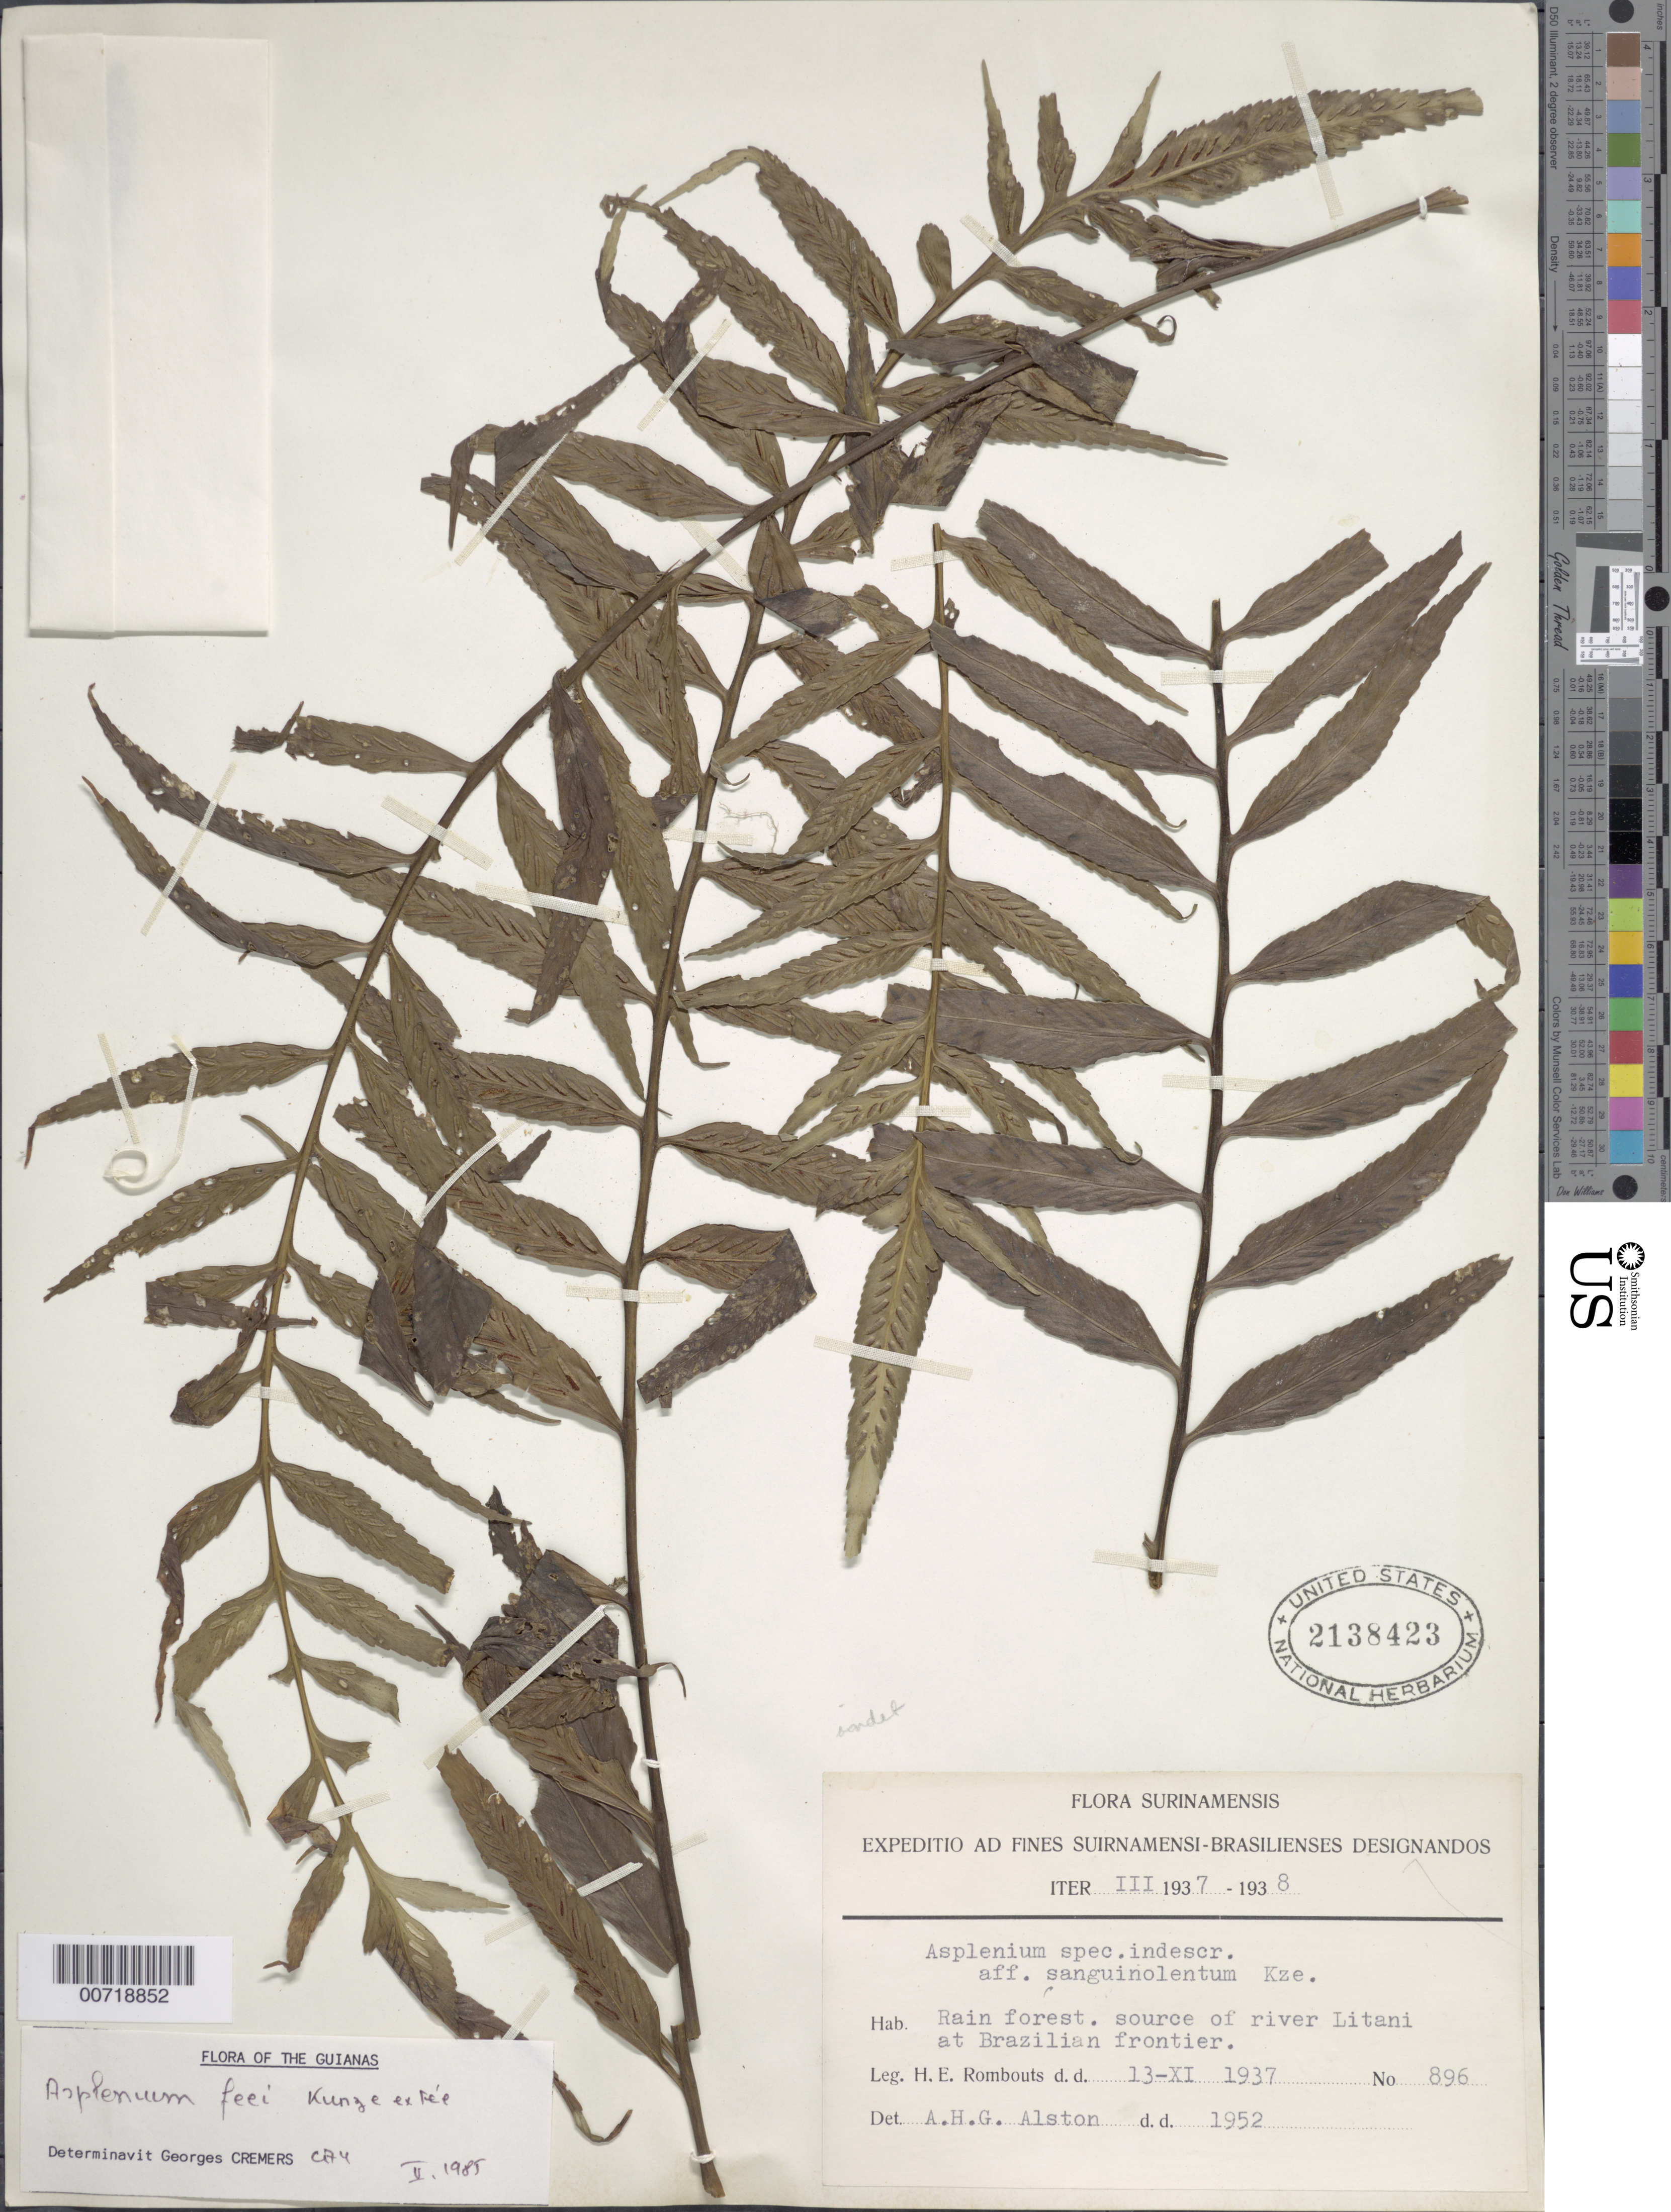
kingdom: Plantae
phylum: Tracheophyta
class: Polypodiopsida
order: Polypodiales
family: Aspleniaceae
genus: Asplenium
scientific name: Asplenium feei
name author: Kunze ex Fée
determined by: Cremers, Georges A.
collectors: H. Rombouts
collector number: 896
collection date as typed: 13-Nov-37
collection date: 1937-11-13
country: Suriname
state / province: Sipaliwini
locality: Litani R., at source on Brazilian frontier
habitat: Rainforest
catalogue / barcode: US 2138423